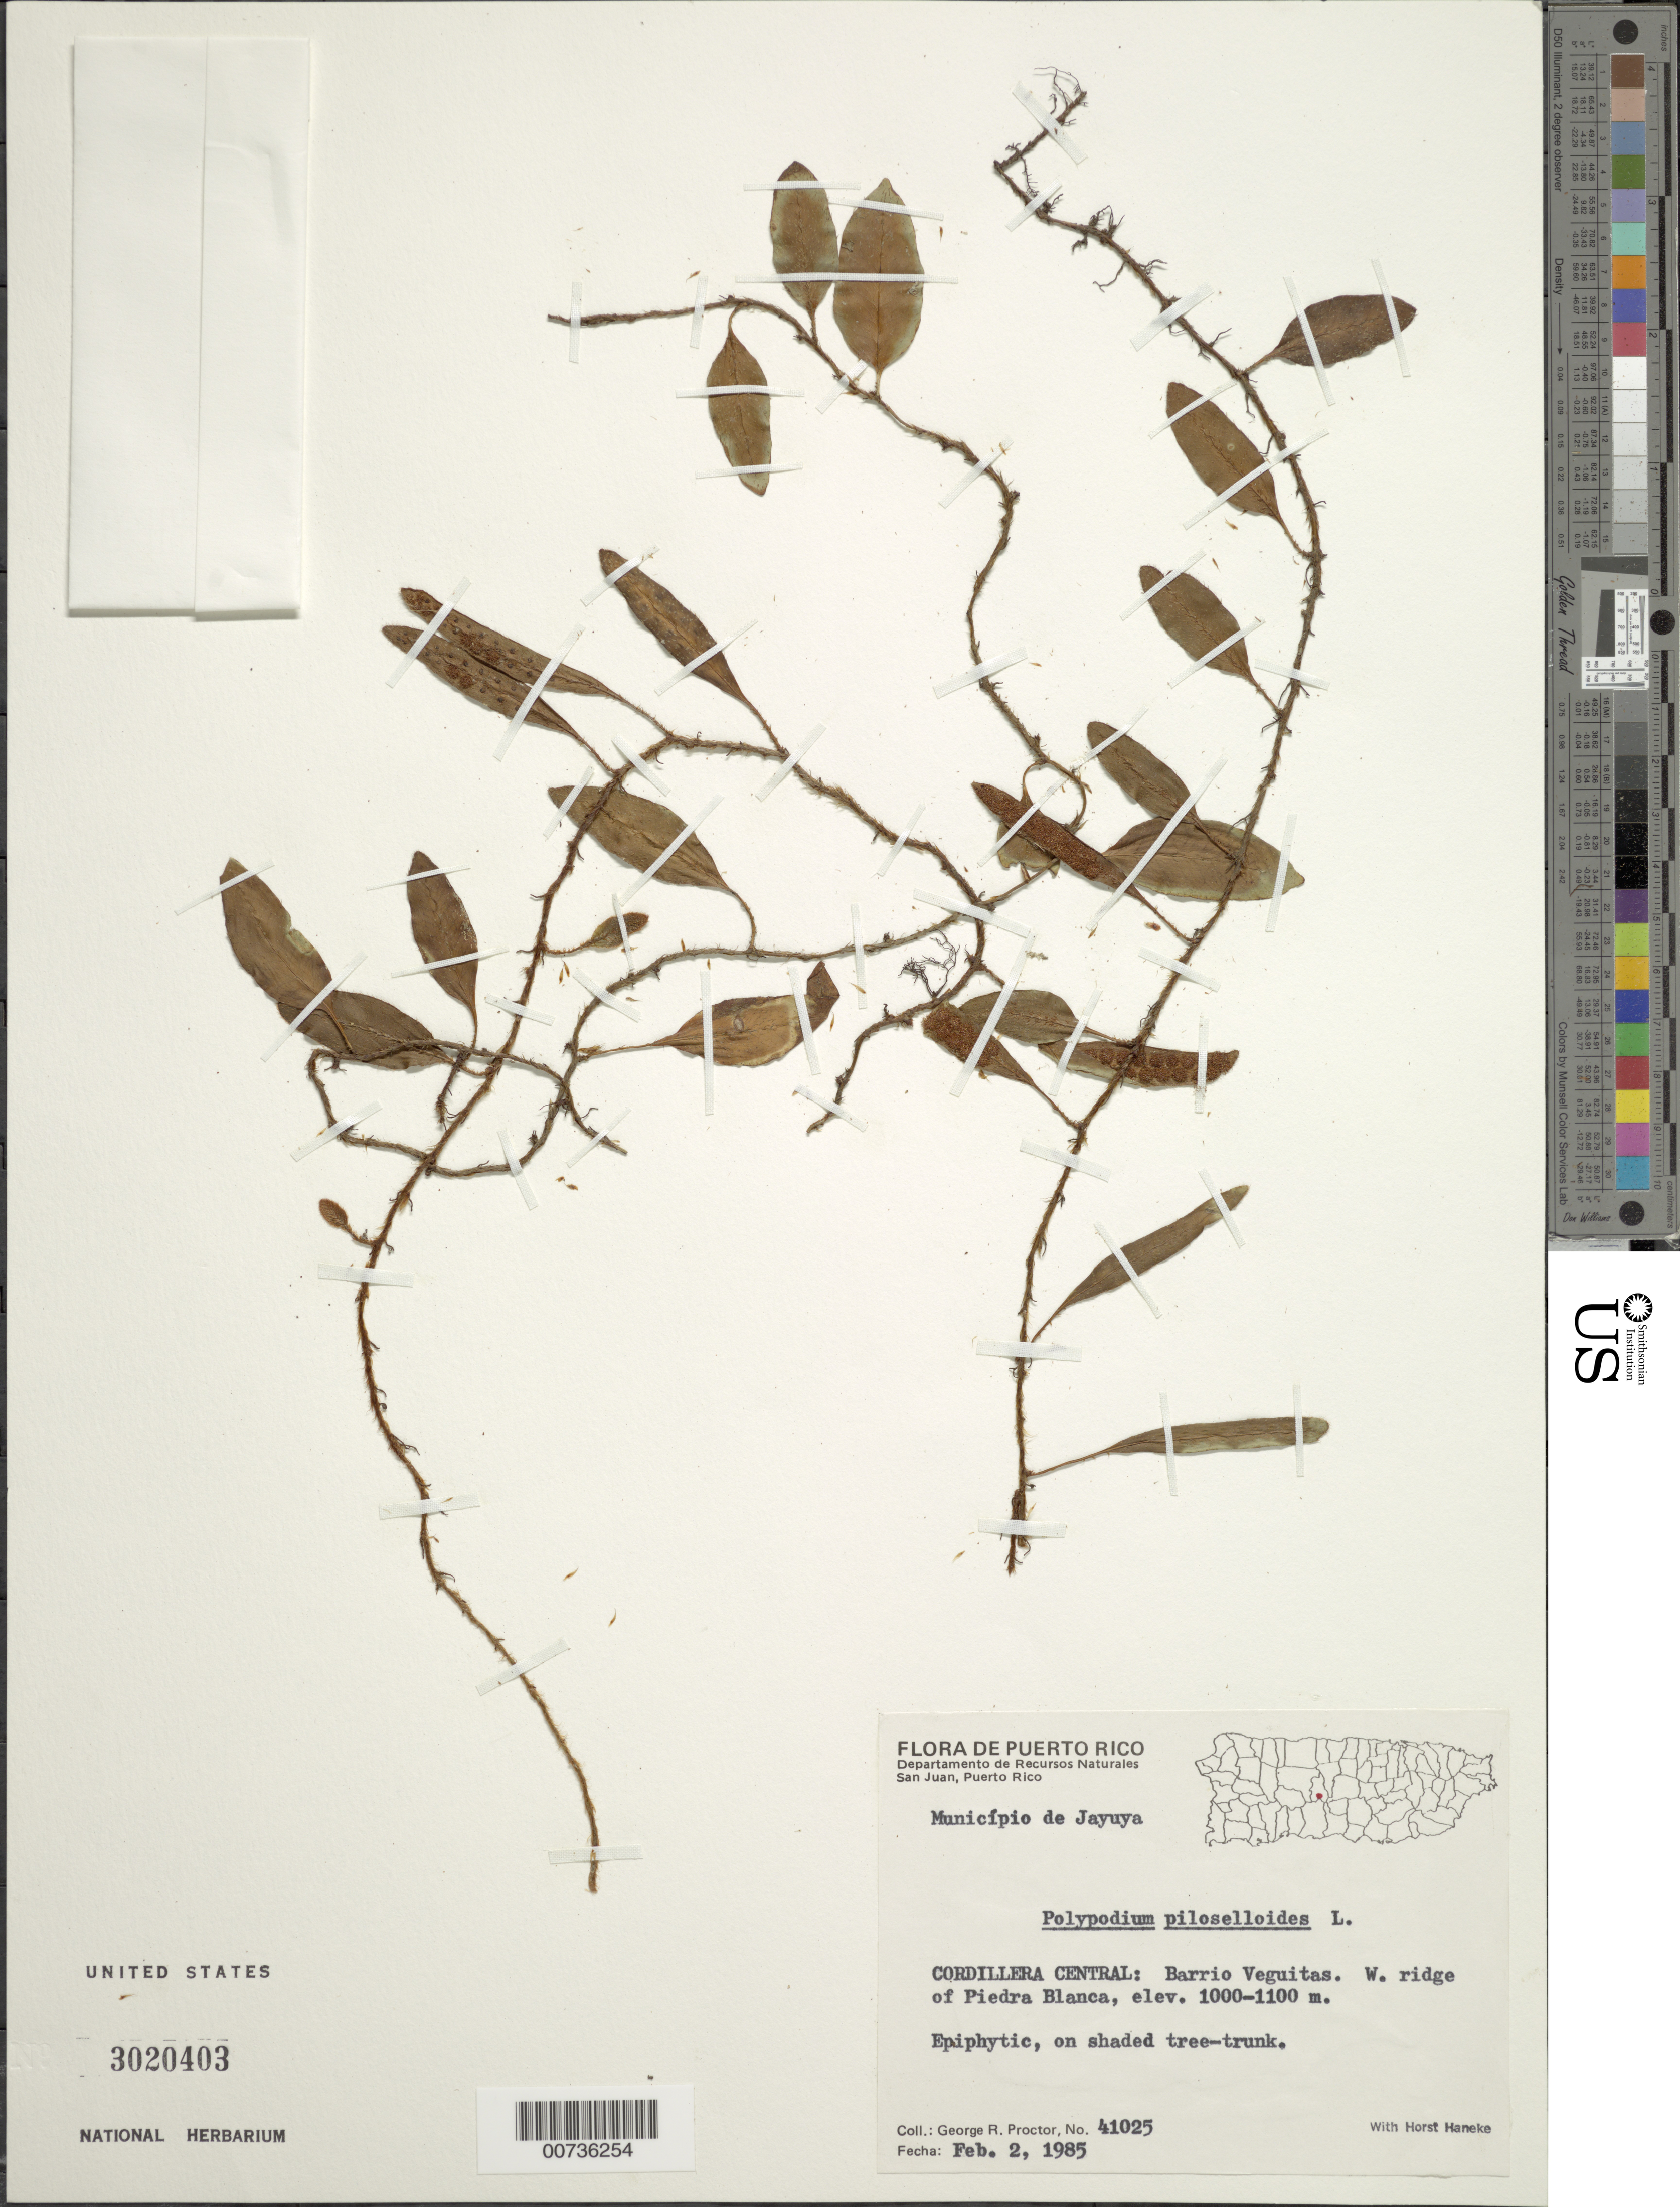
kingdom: Plantae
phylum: Tracheophyta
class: Polypodiopsida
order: Polypodiales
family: Polypodiaceae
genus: Microgramma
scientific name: Microgramma piloselloides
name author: (L.) Copel.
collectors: G. R. Proctor & H. Haneke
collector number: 41025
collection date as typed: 02 Feb 1985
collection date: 1985-02-02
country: Puerto Rico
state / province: Jayuya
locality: Cordillera Central: Barrio Veguitas. W. ridge of Piedra Blanca. Municipio Jayuya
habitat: Epiphytic, on shaded tree-trunk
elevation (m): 1000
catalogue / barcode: US 3020403